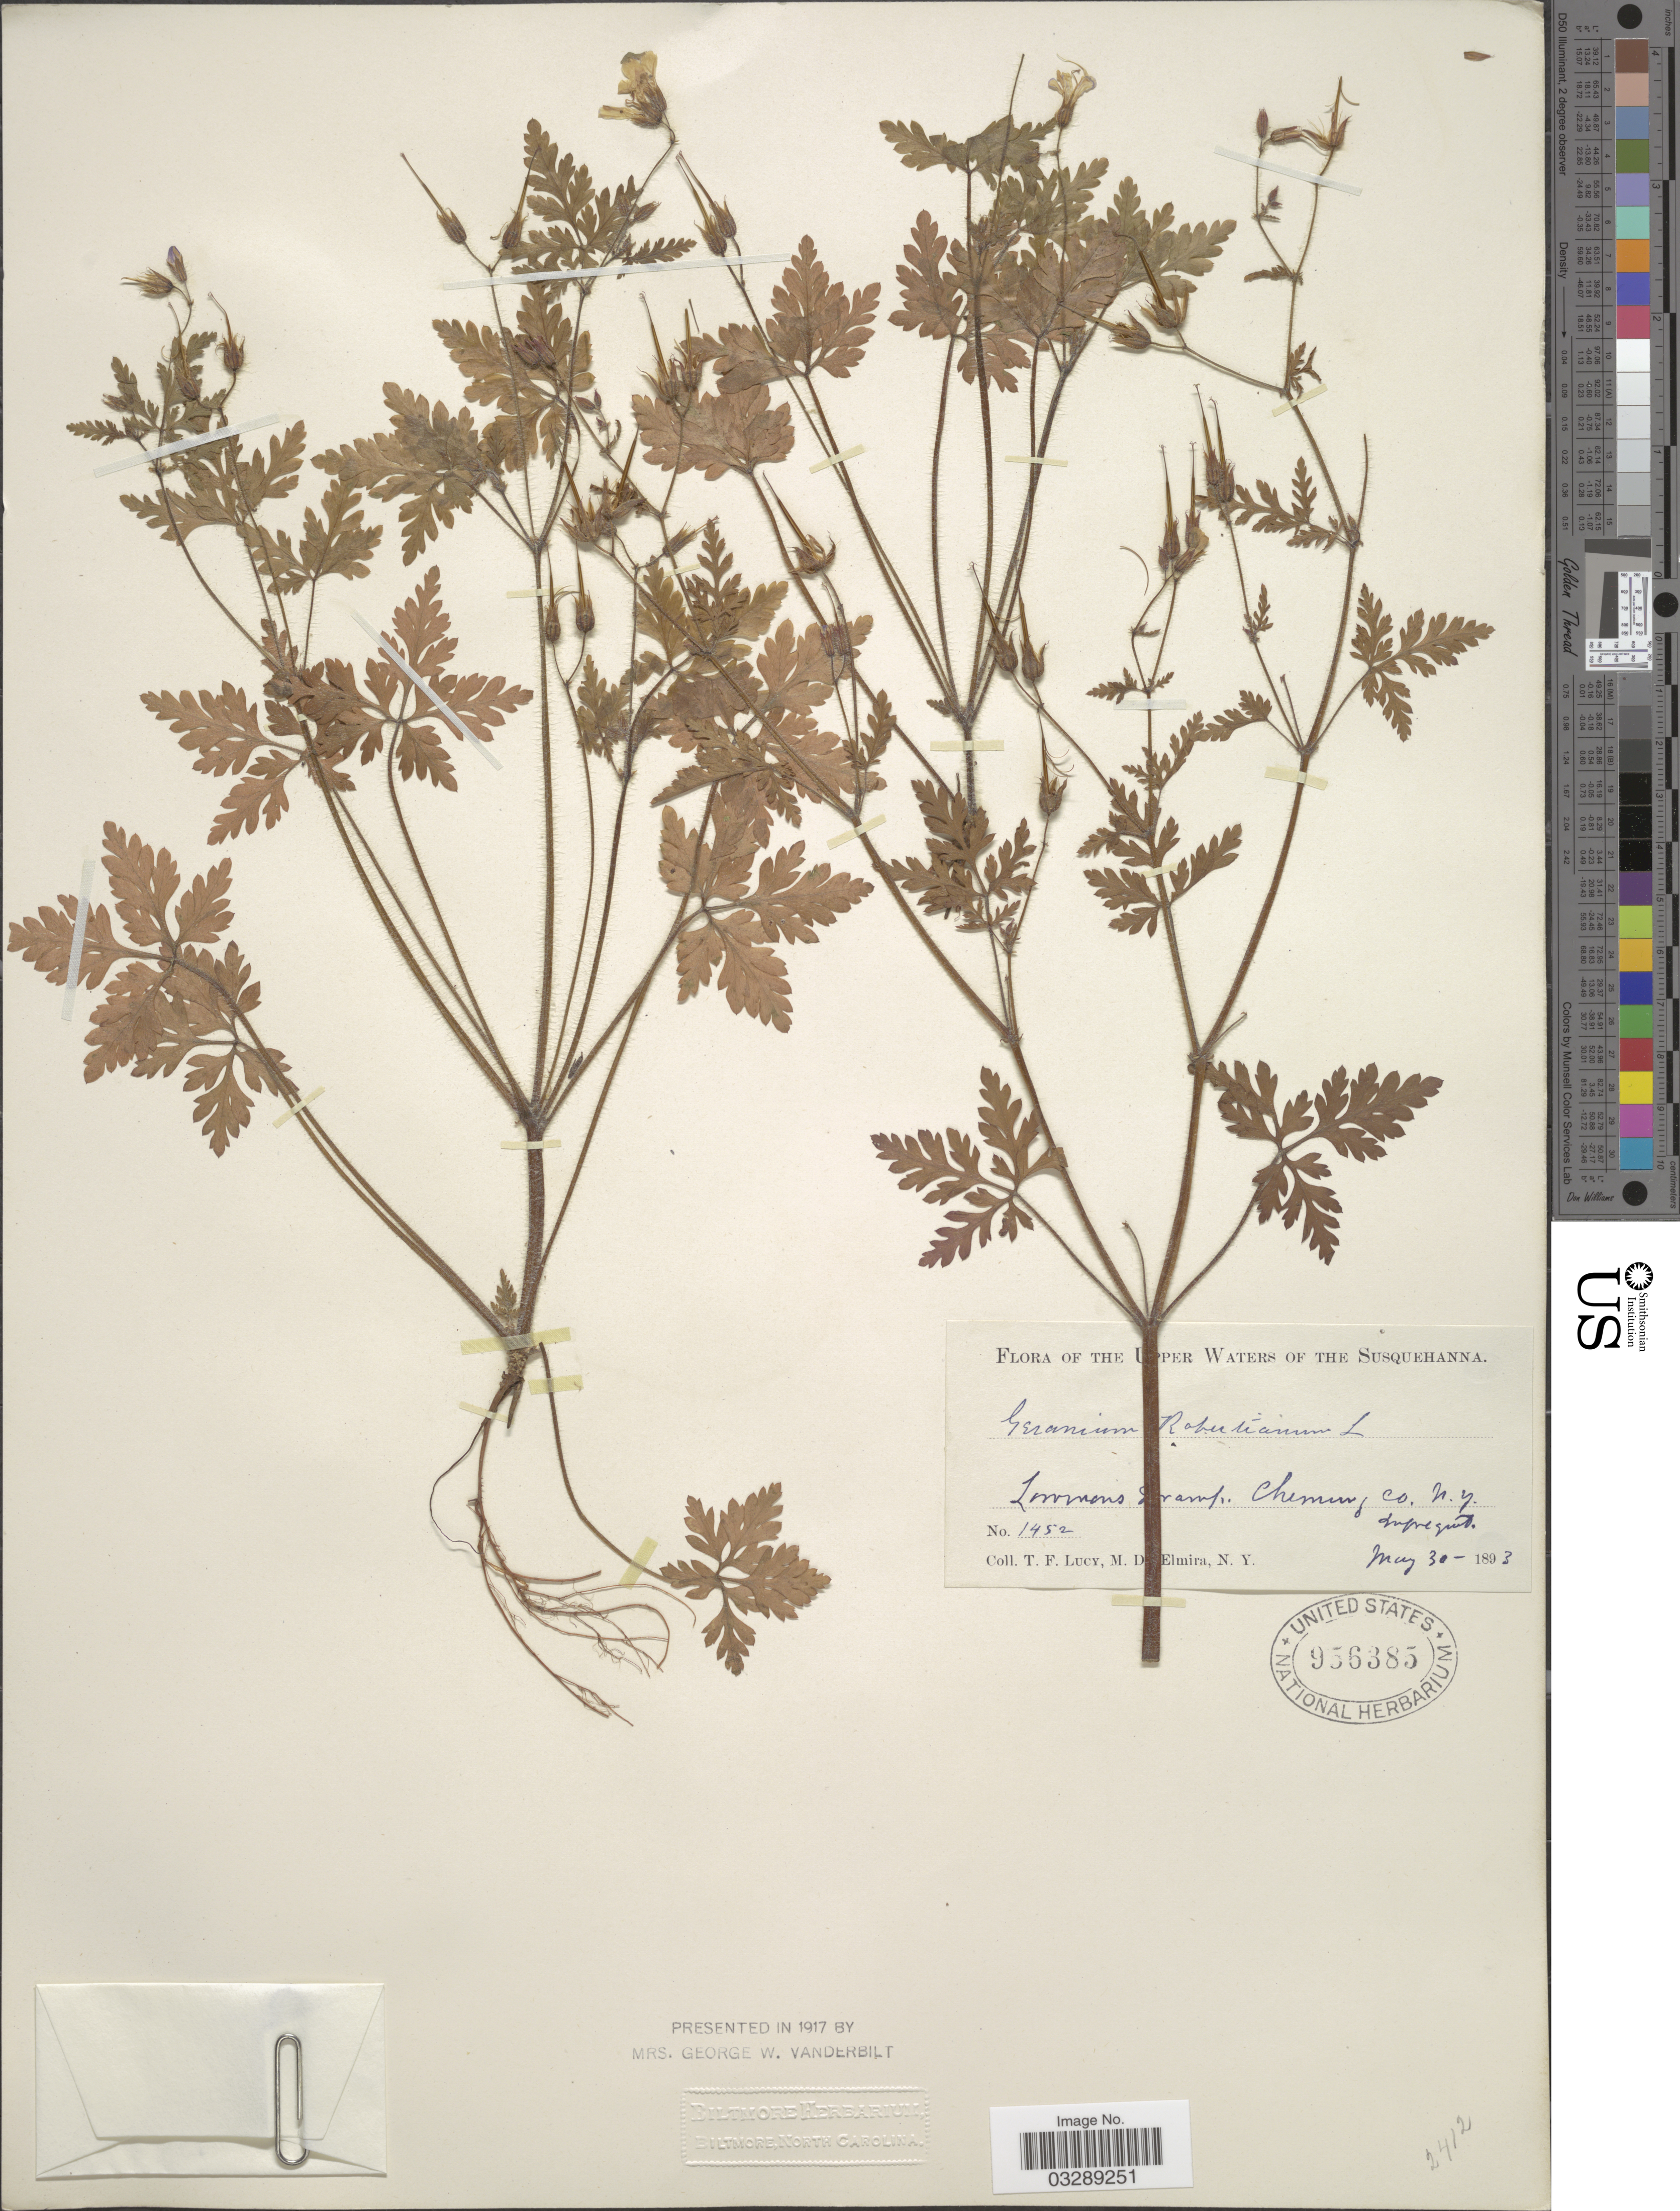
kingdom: Plantae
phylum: Tracheophyta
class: Magnoliopsida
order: Geraniales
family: Geraniaceae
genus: Geranium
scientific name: Geranium robertianum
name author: L.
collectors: T. Lucy & M. Elmira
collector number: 1452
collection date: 1893-05-30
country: United States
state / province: New York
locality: The Upper Waters of the Susquehanna, Lemmons [interpreted] Swamp, Chemung Co.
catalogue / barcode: US 956385